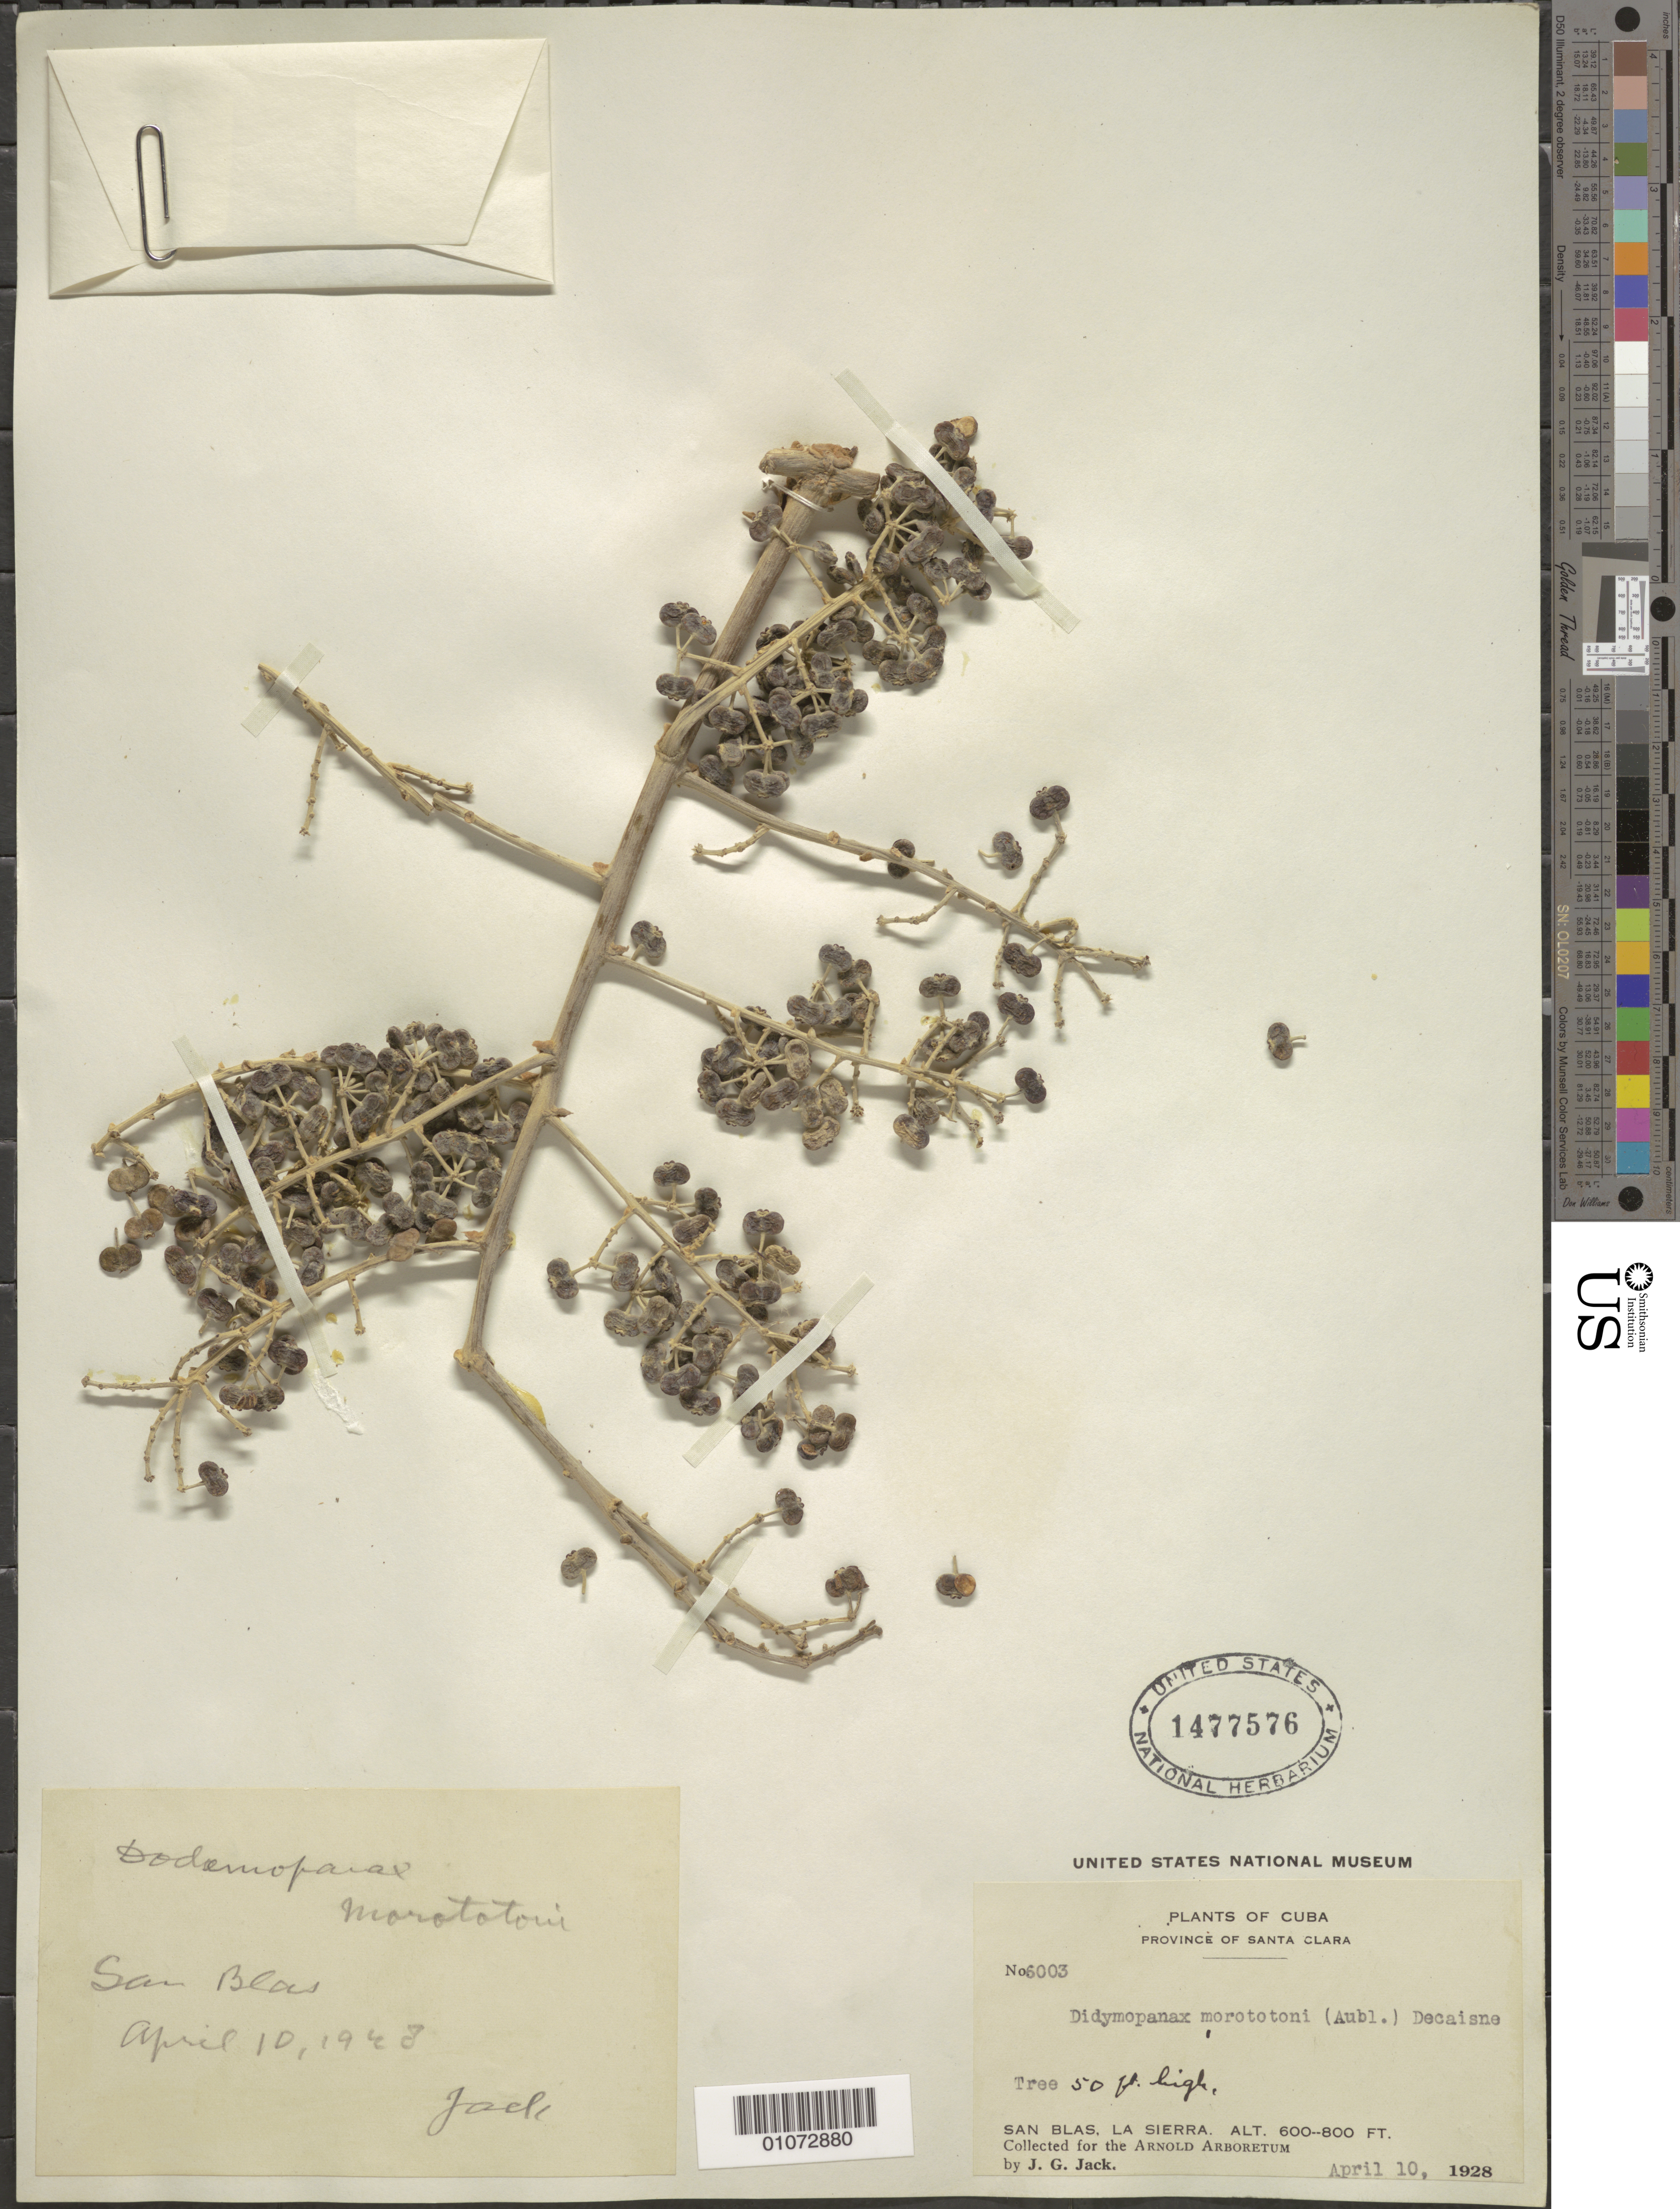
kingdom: Plantae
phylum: Tracheophyta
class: Magnoliopsida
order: Apiales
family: Araliaceae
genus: Didymopanax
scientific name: Didymopanax morototoni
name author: (Aubl.) Decne. & Planch.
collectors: J. G. Jack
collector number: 6003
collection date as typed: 10 Apr 1928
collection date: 1928-04-10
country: Cuba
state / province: Matanzas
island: Cuba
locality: San Blas, La Sierra, Santa Clara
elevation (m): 183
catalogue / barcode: US 1477576